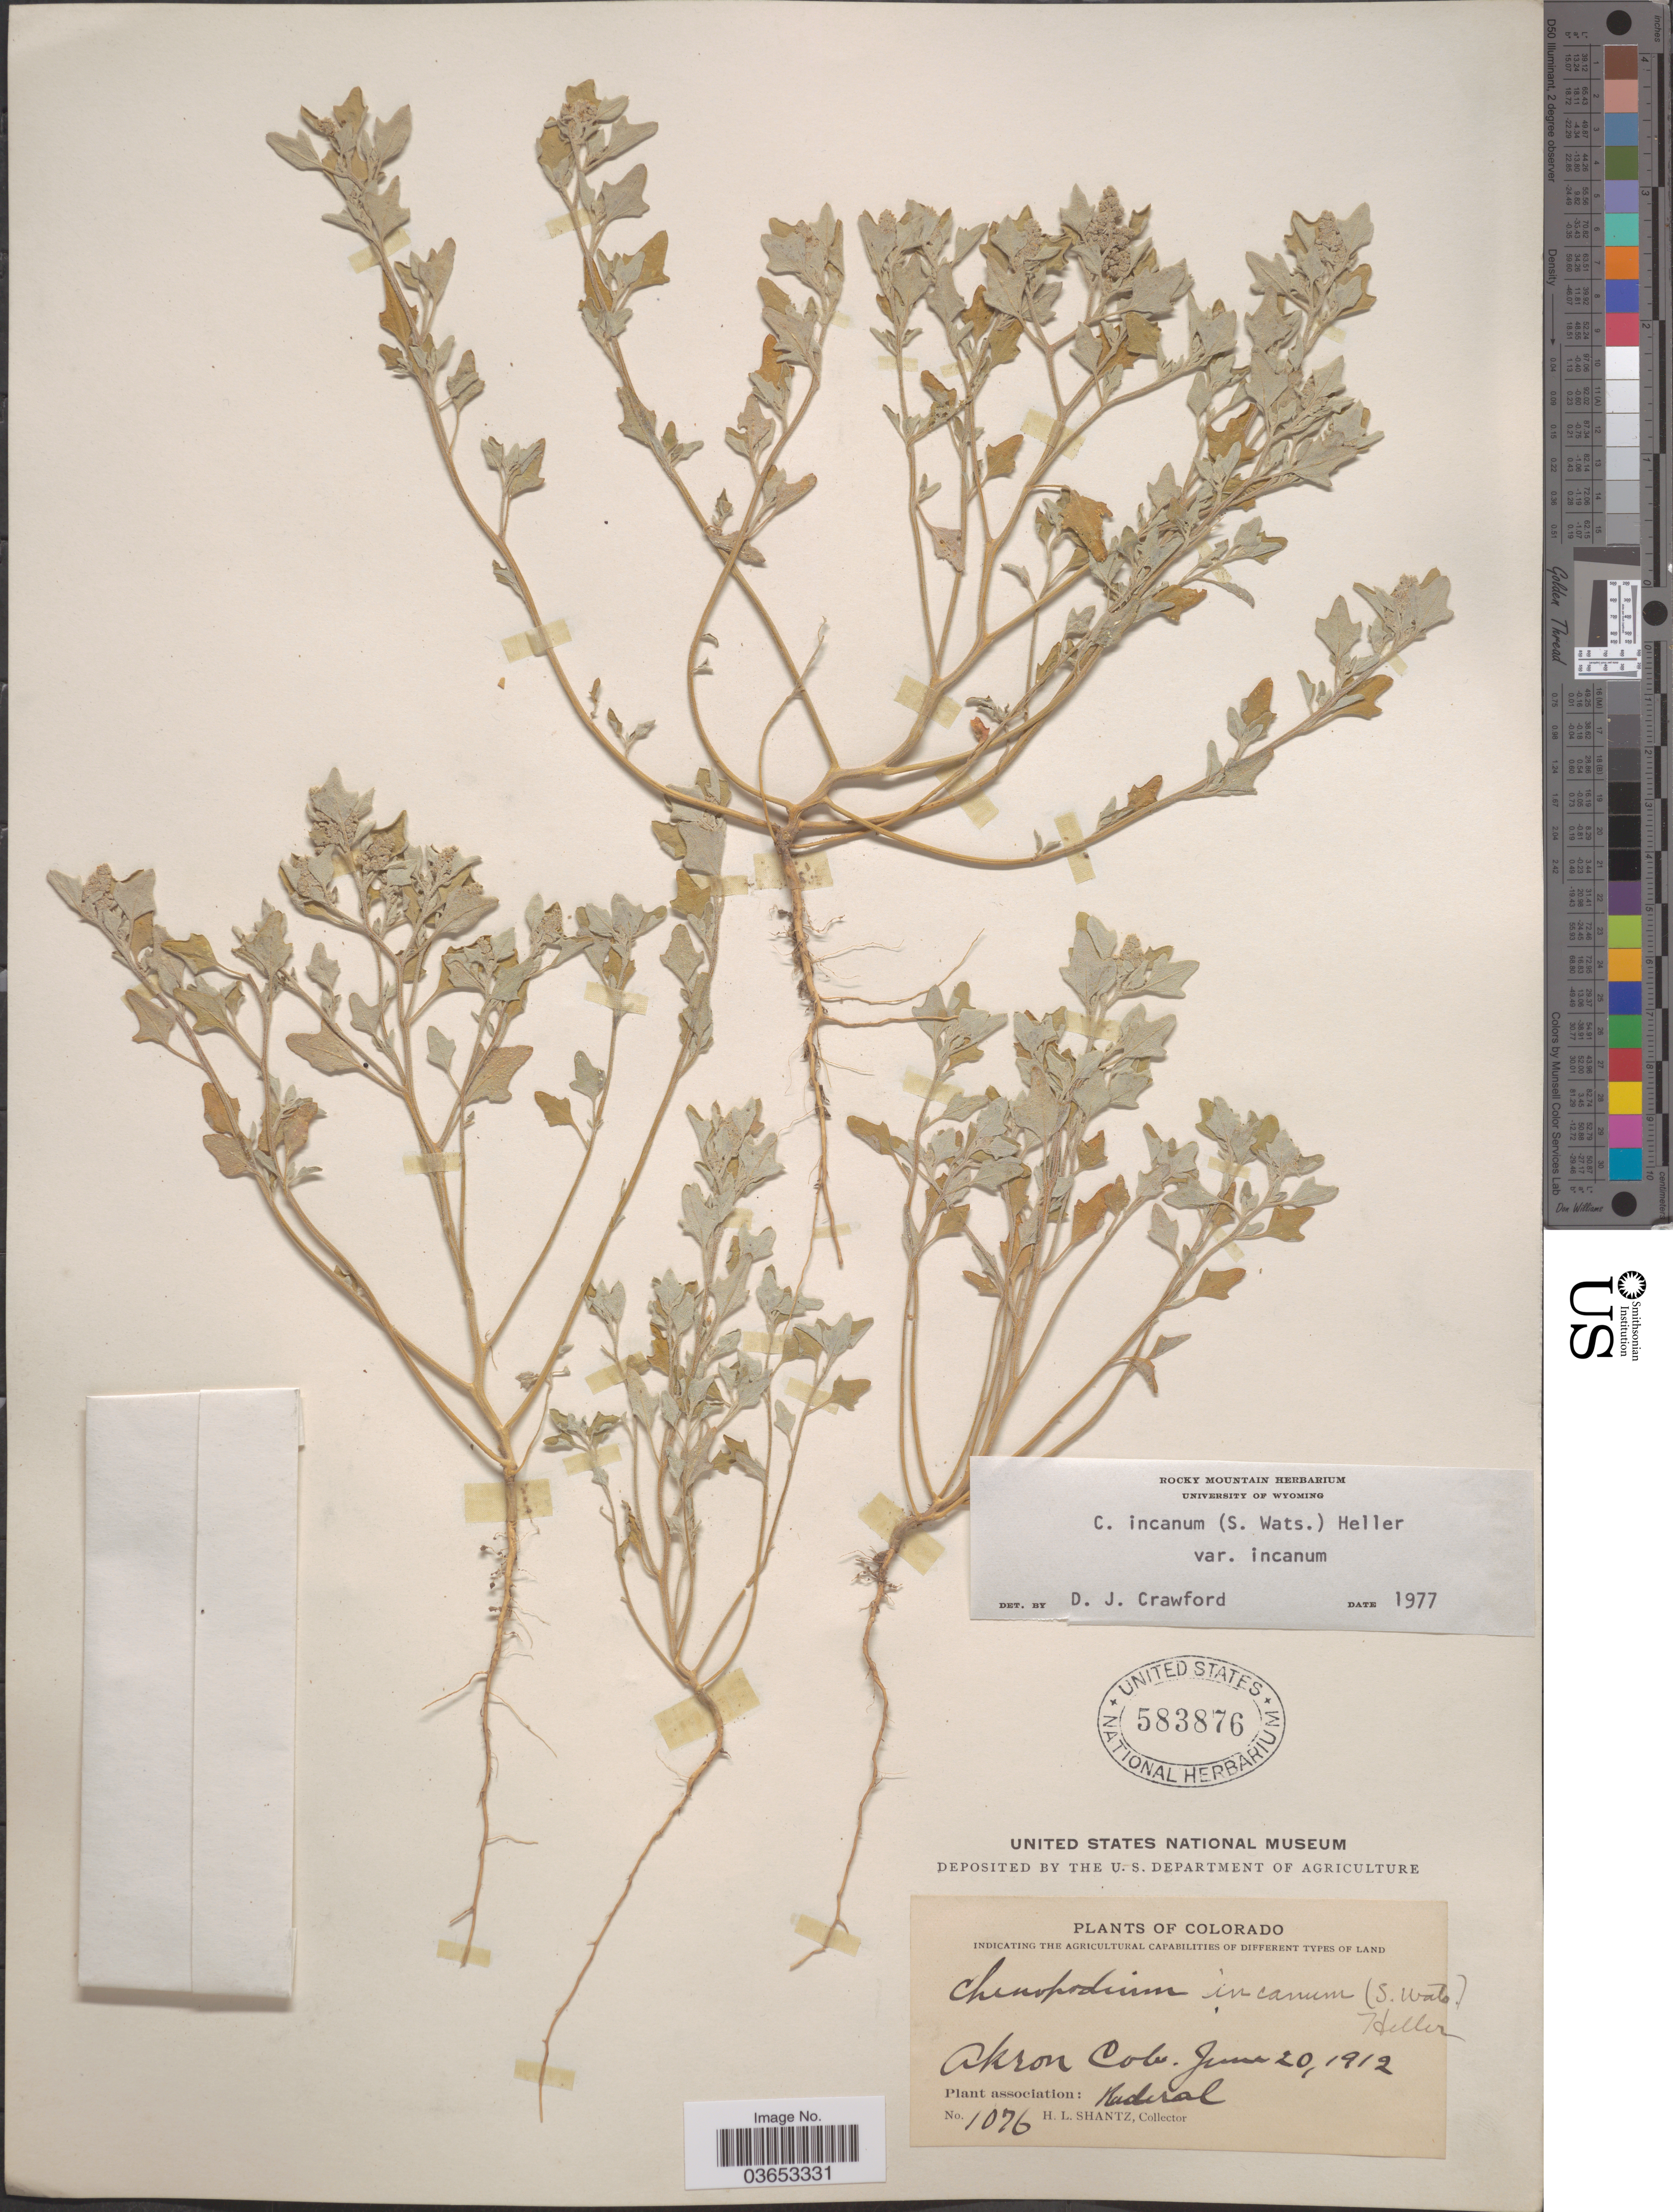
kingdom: Plantae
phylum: Tracheophyta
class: Magnoliopsida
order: Caryophyllales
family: Amaranthaceae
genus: Chenopodium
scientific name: Chenopodium incanum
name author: (S. Watson) A. Heller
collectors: H. Shantz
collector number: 1076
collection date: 1912-06-20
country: United States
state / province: Colorado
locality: Akron.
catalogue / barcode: US 583876